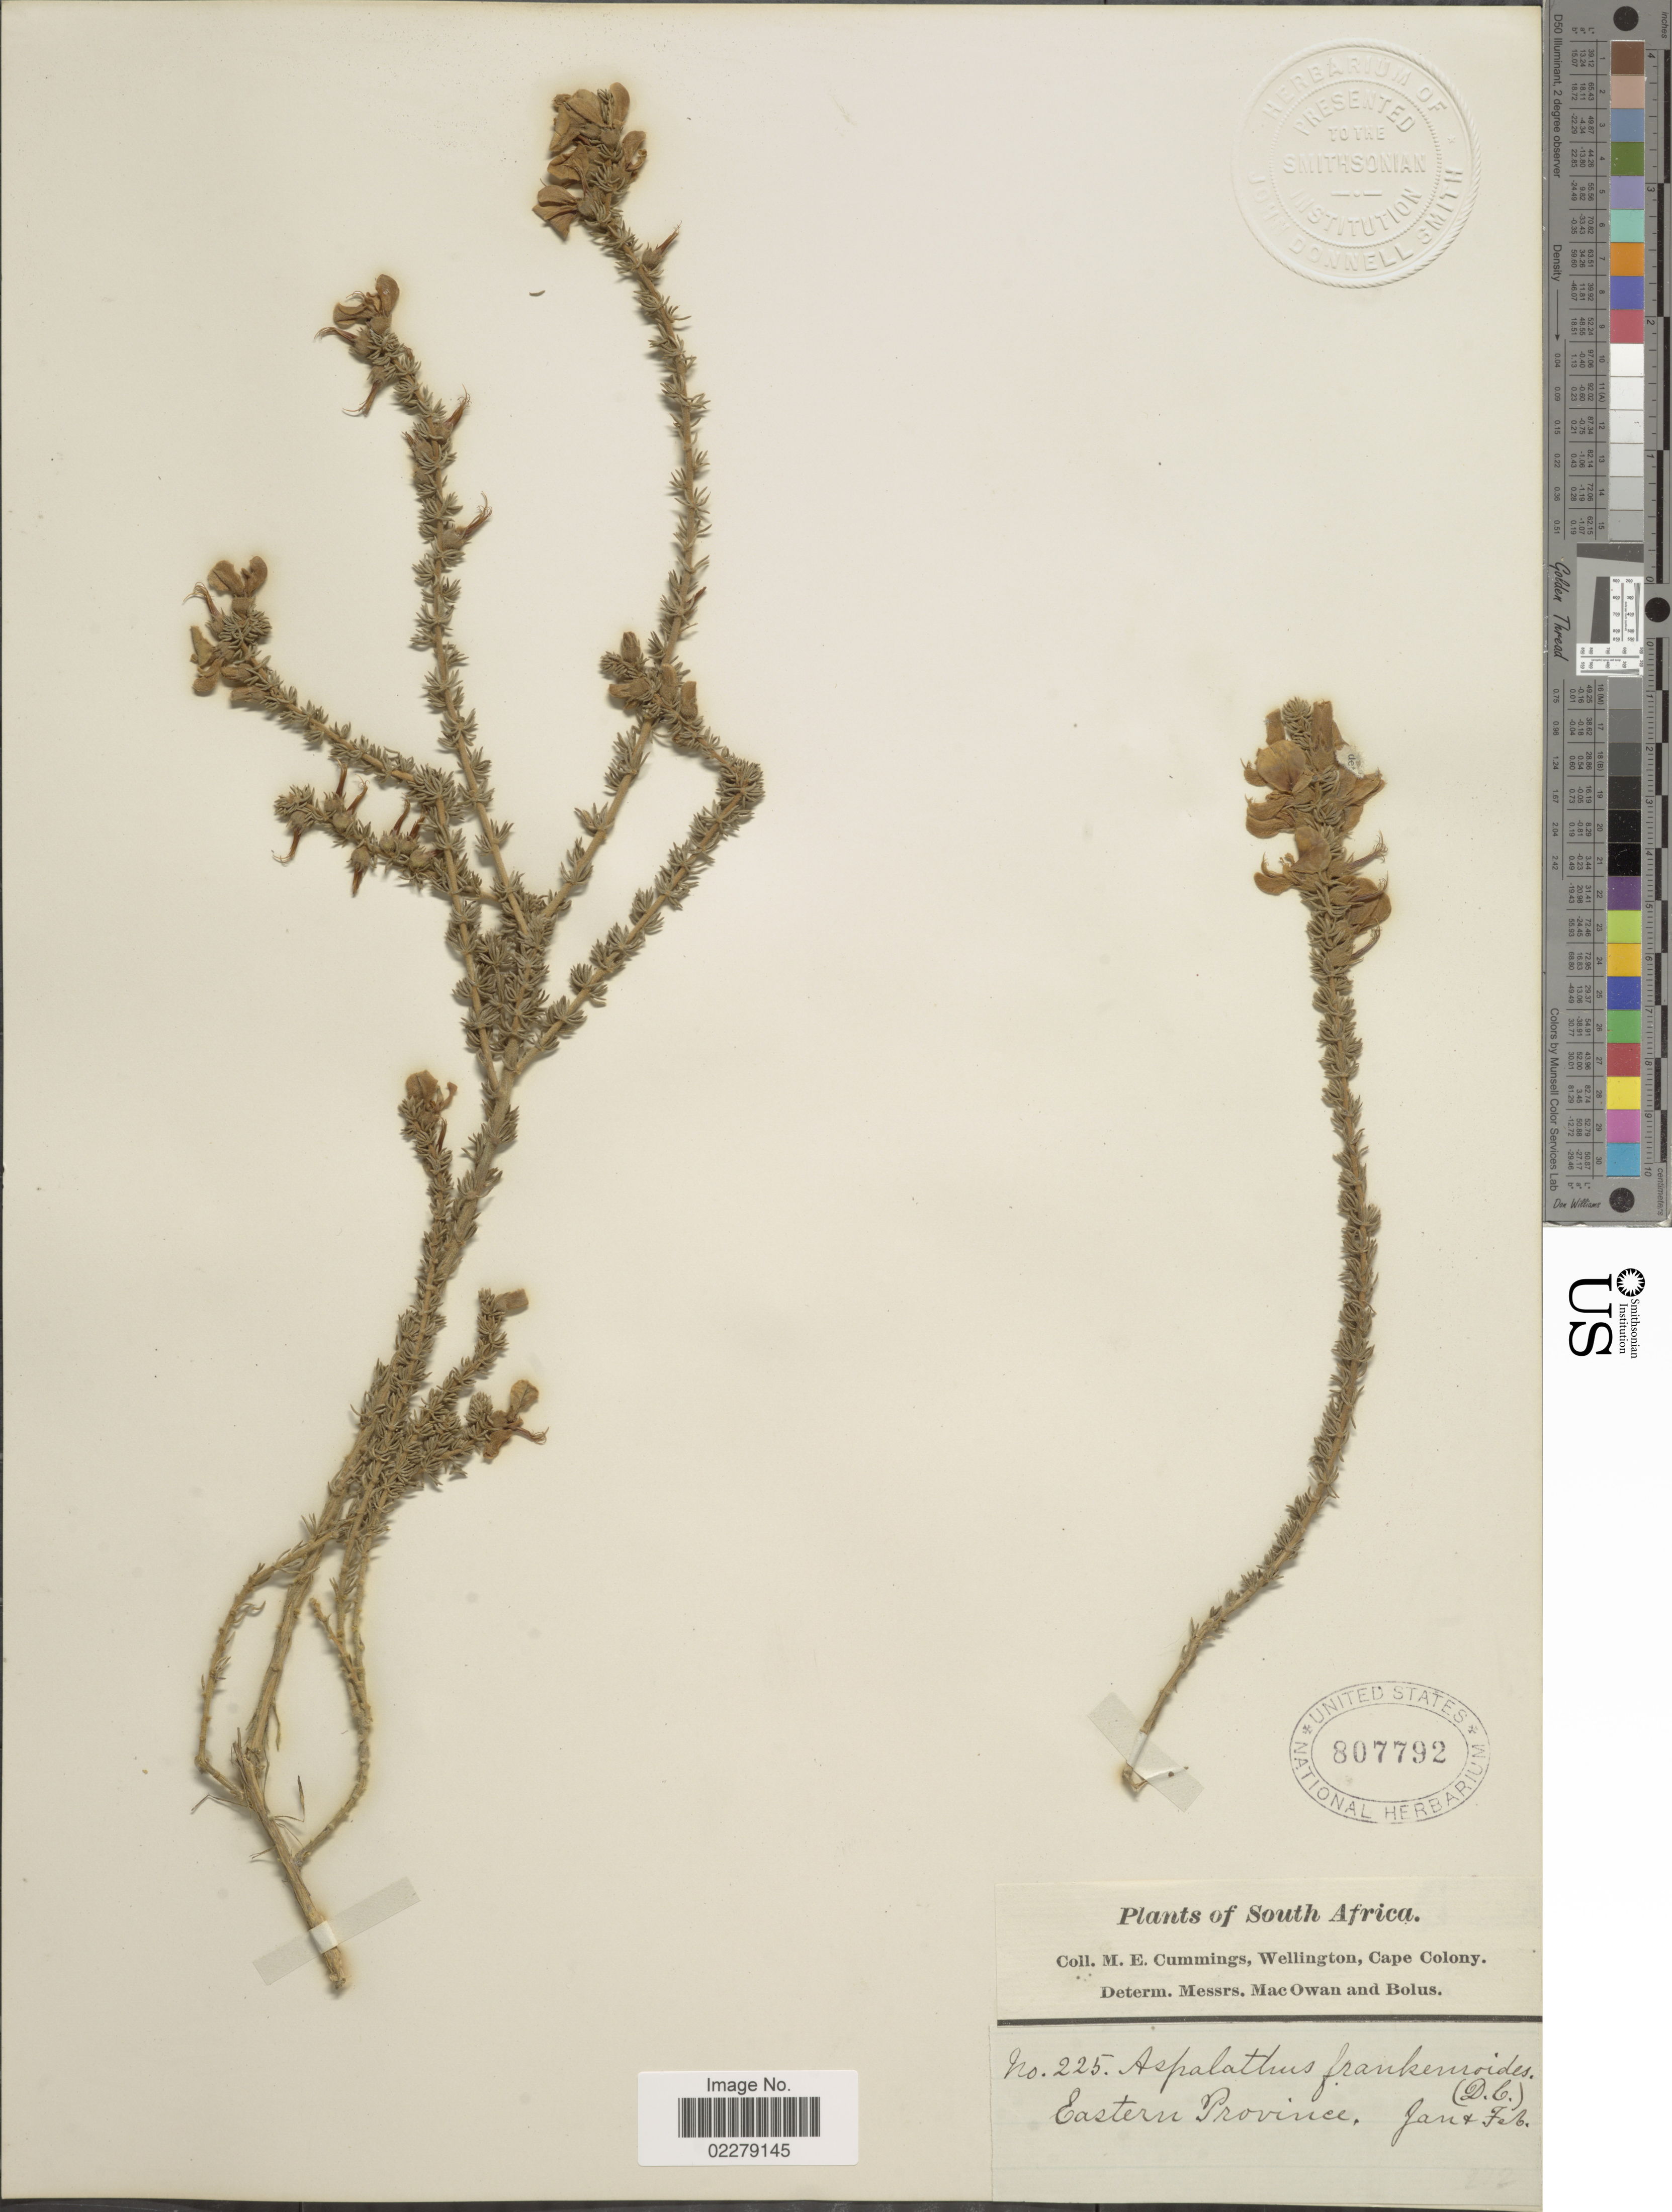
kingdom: Plantae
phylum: Tracheophyta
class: Magnoliopsida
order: Fabales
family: Fabaceae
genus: Aspalathus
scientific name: Aspalathus frankenioides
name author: DC.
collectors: M. E. Cummings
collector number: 225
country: South Africa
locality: Eastern Province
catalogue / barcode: US 807792